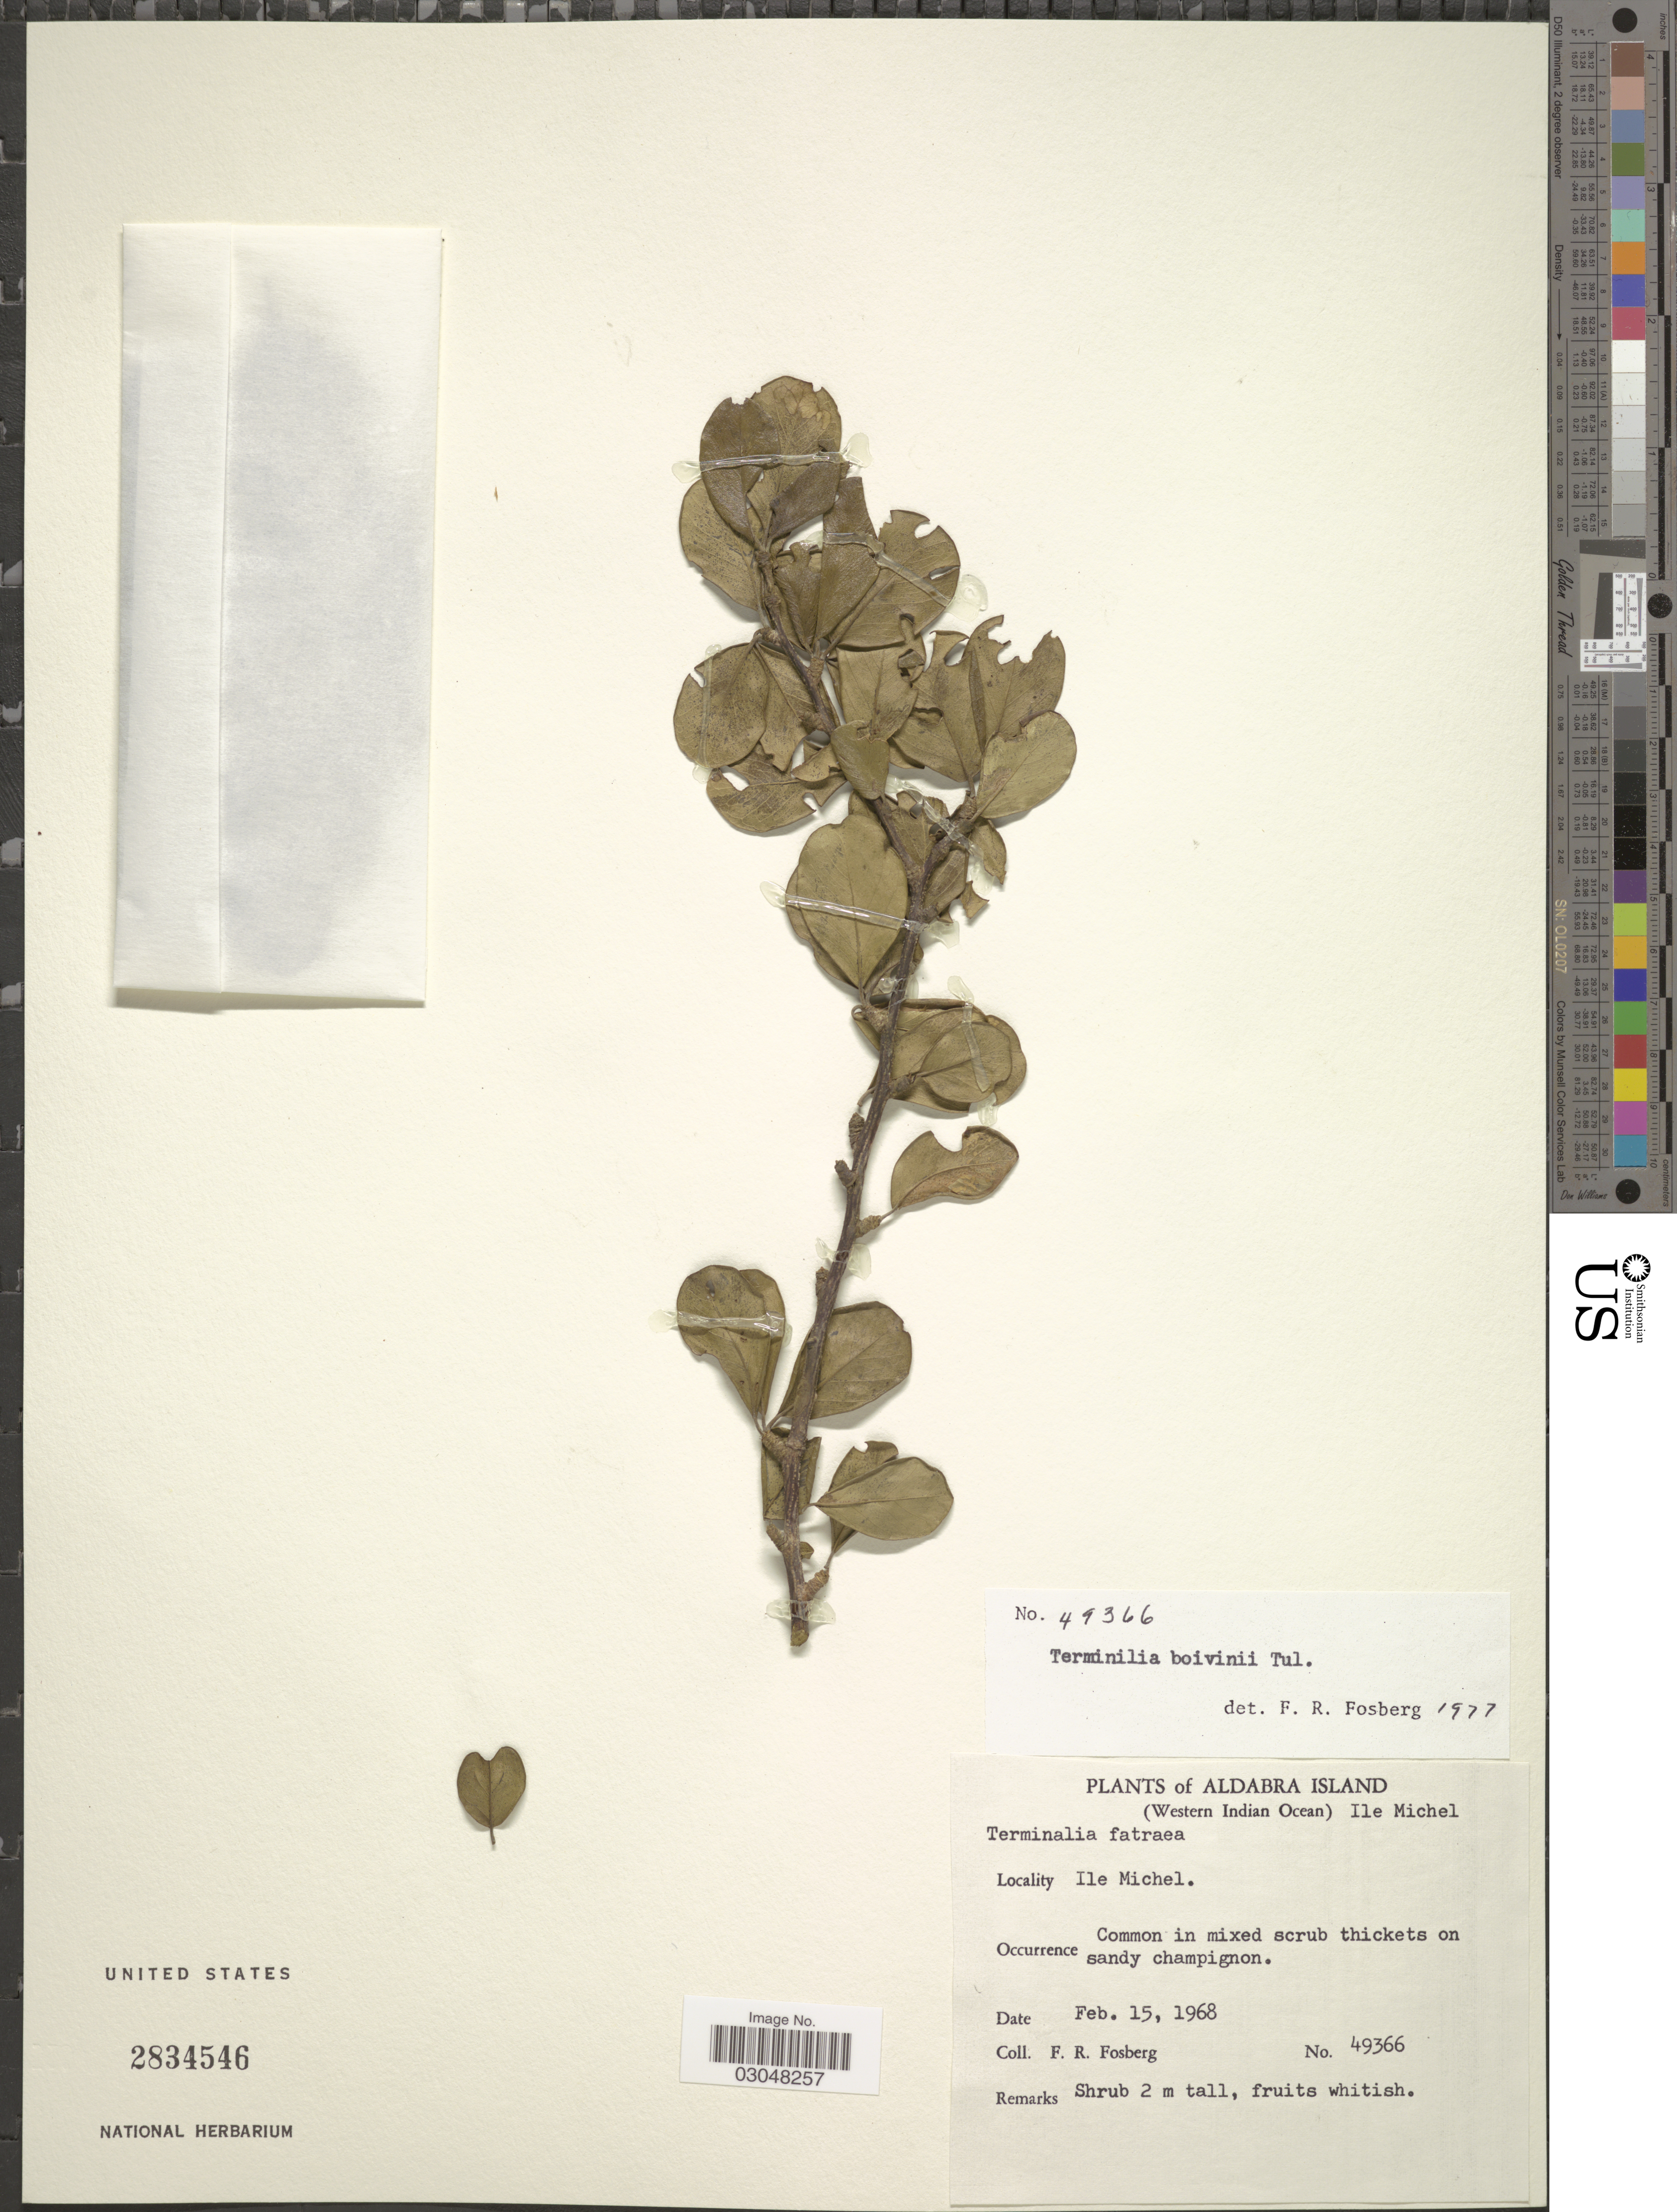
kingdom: Plantae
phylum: Tracheophyta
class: Magnoliopsida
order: Myrtales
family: Combretaceae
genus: Terminalia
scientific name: Terminalia boivinii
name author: Tul.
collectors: F. R. Fosberg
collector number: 49366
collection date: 1968-02-15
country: Seychelles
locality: Aldabra Island (Western Indian Ocean) Ile Michel. Ile Michel.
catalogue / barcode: US 2834546